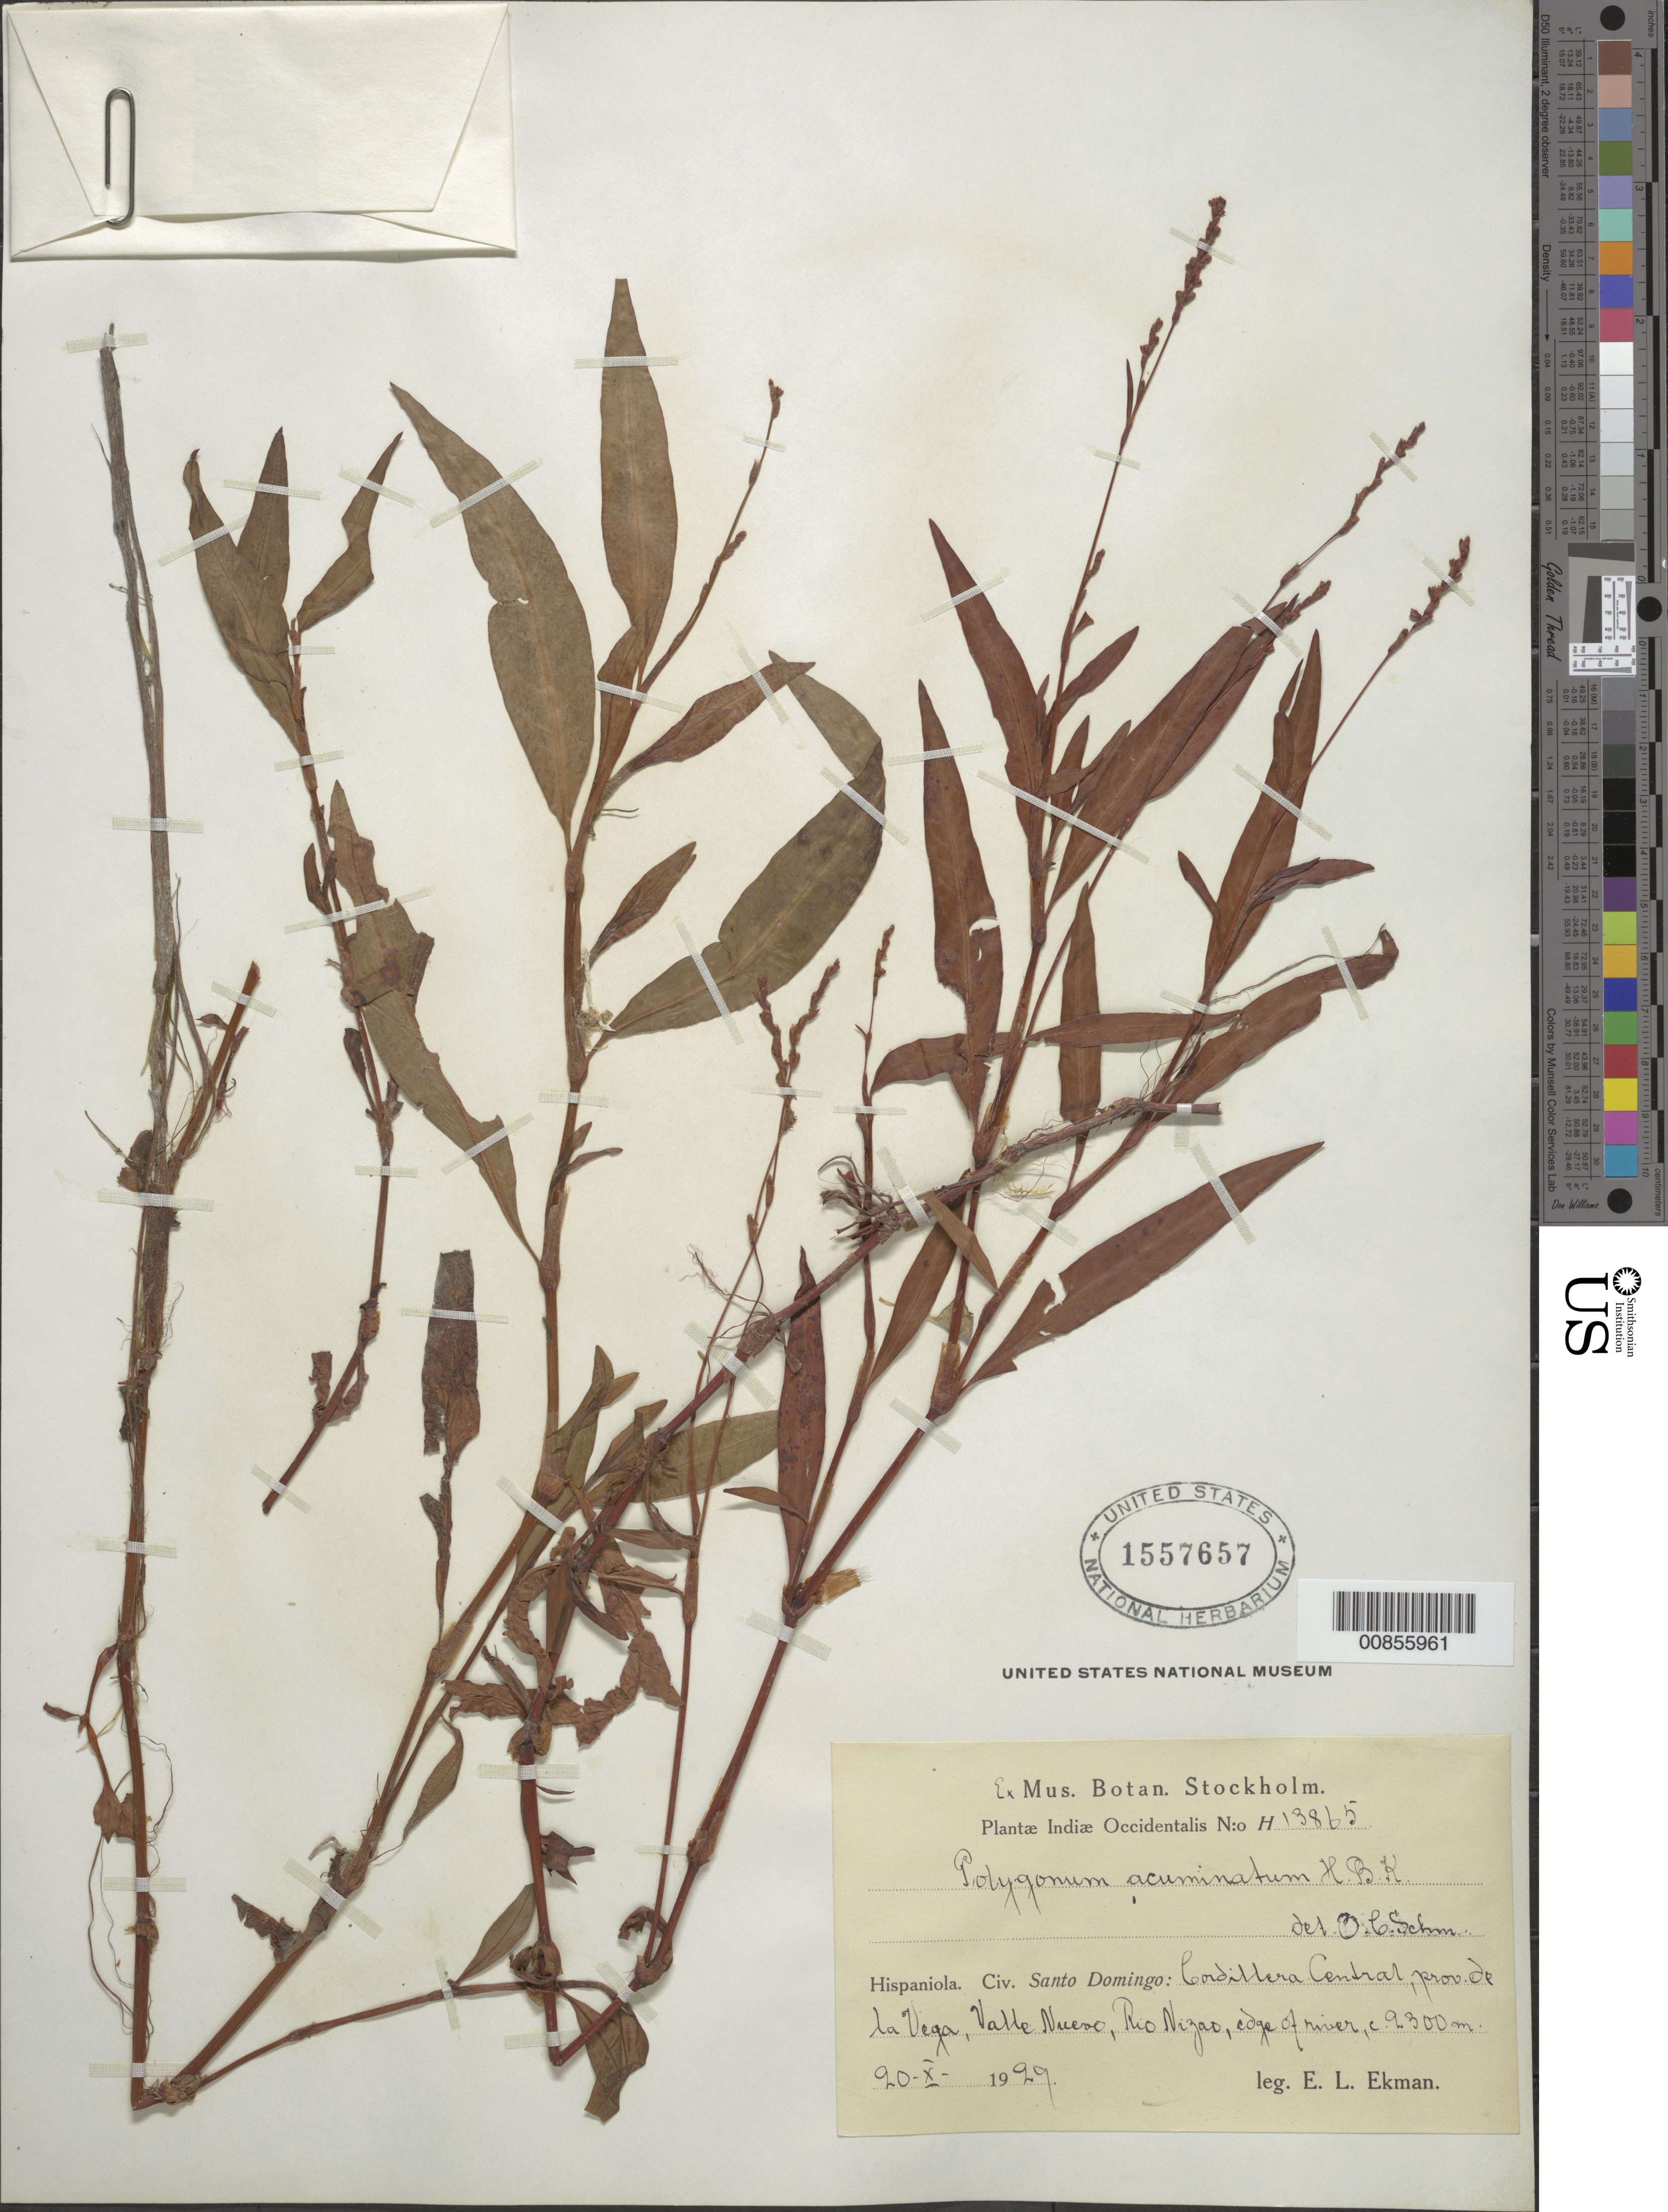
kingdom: Plantae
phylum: Tracheophyta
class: Magnoliopsida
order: Caryophyllales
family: Polygonaceae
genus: Polygonum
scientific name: Polygonum acuminatum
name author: Kunth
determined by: Schmidt, O. C.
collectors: E. L. Ekman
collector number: H 13865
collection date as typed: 20 Oct 1929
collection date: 1929-10-20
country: Dominican Republic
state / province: La Vega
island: Hispaniola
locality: Cordillera Central, Valle Nuevo, Río Nizao.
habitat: Edge of river.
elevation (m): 2300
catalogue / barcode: US 1557657